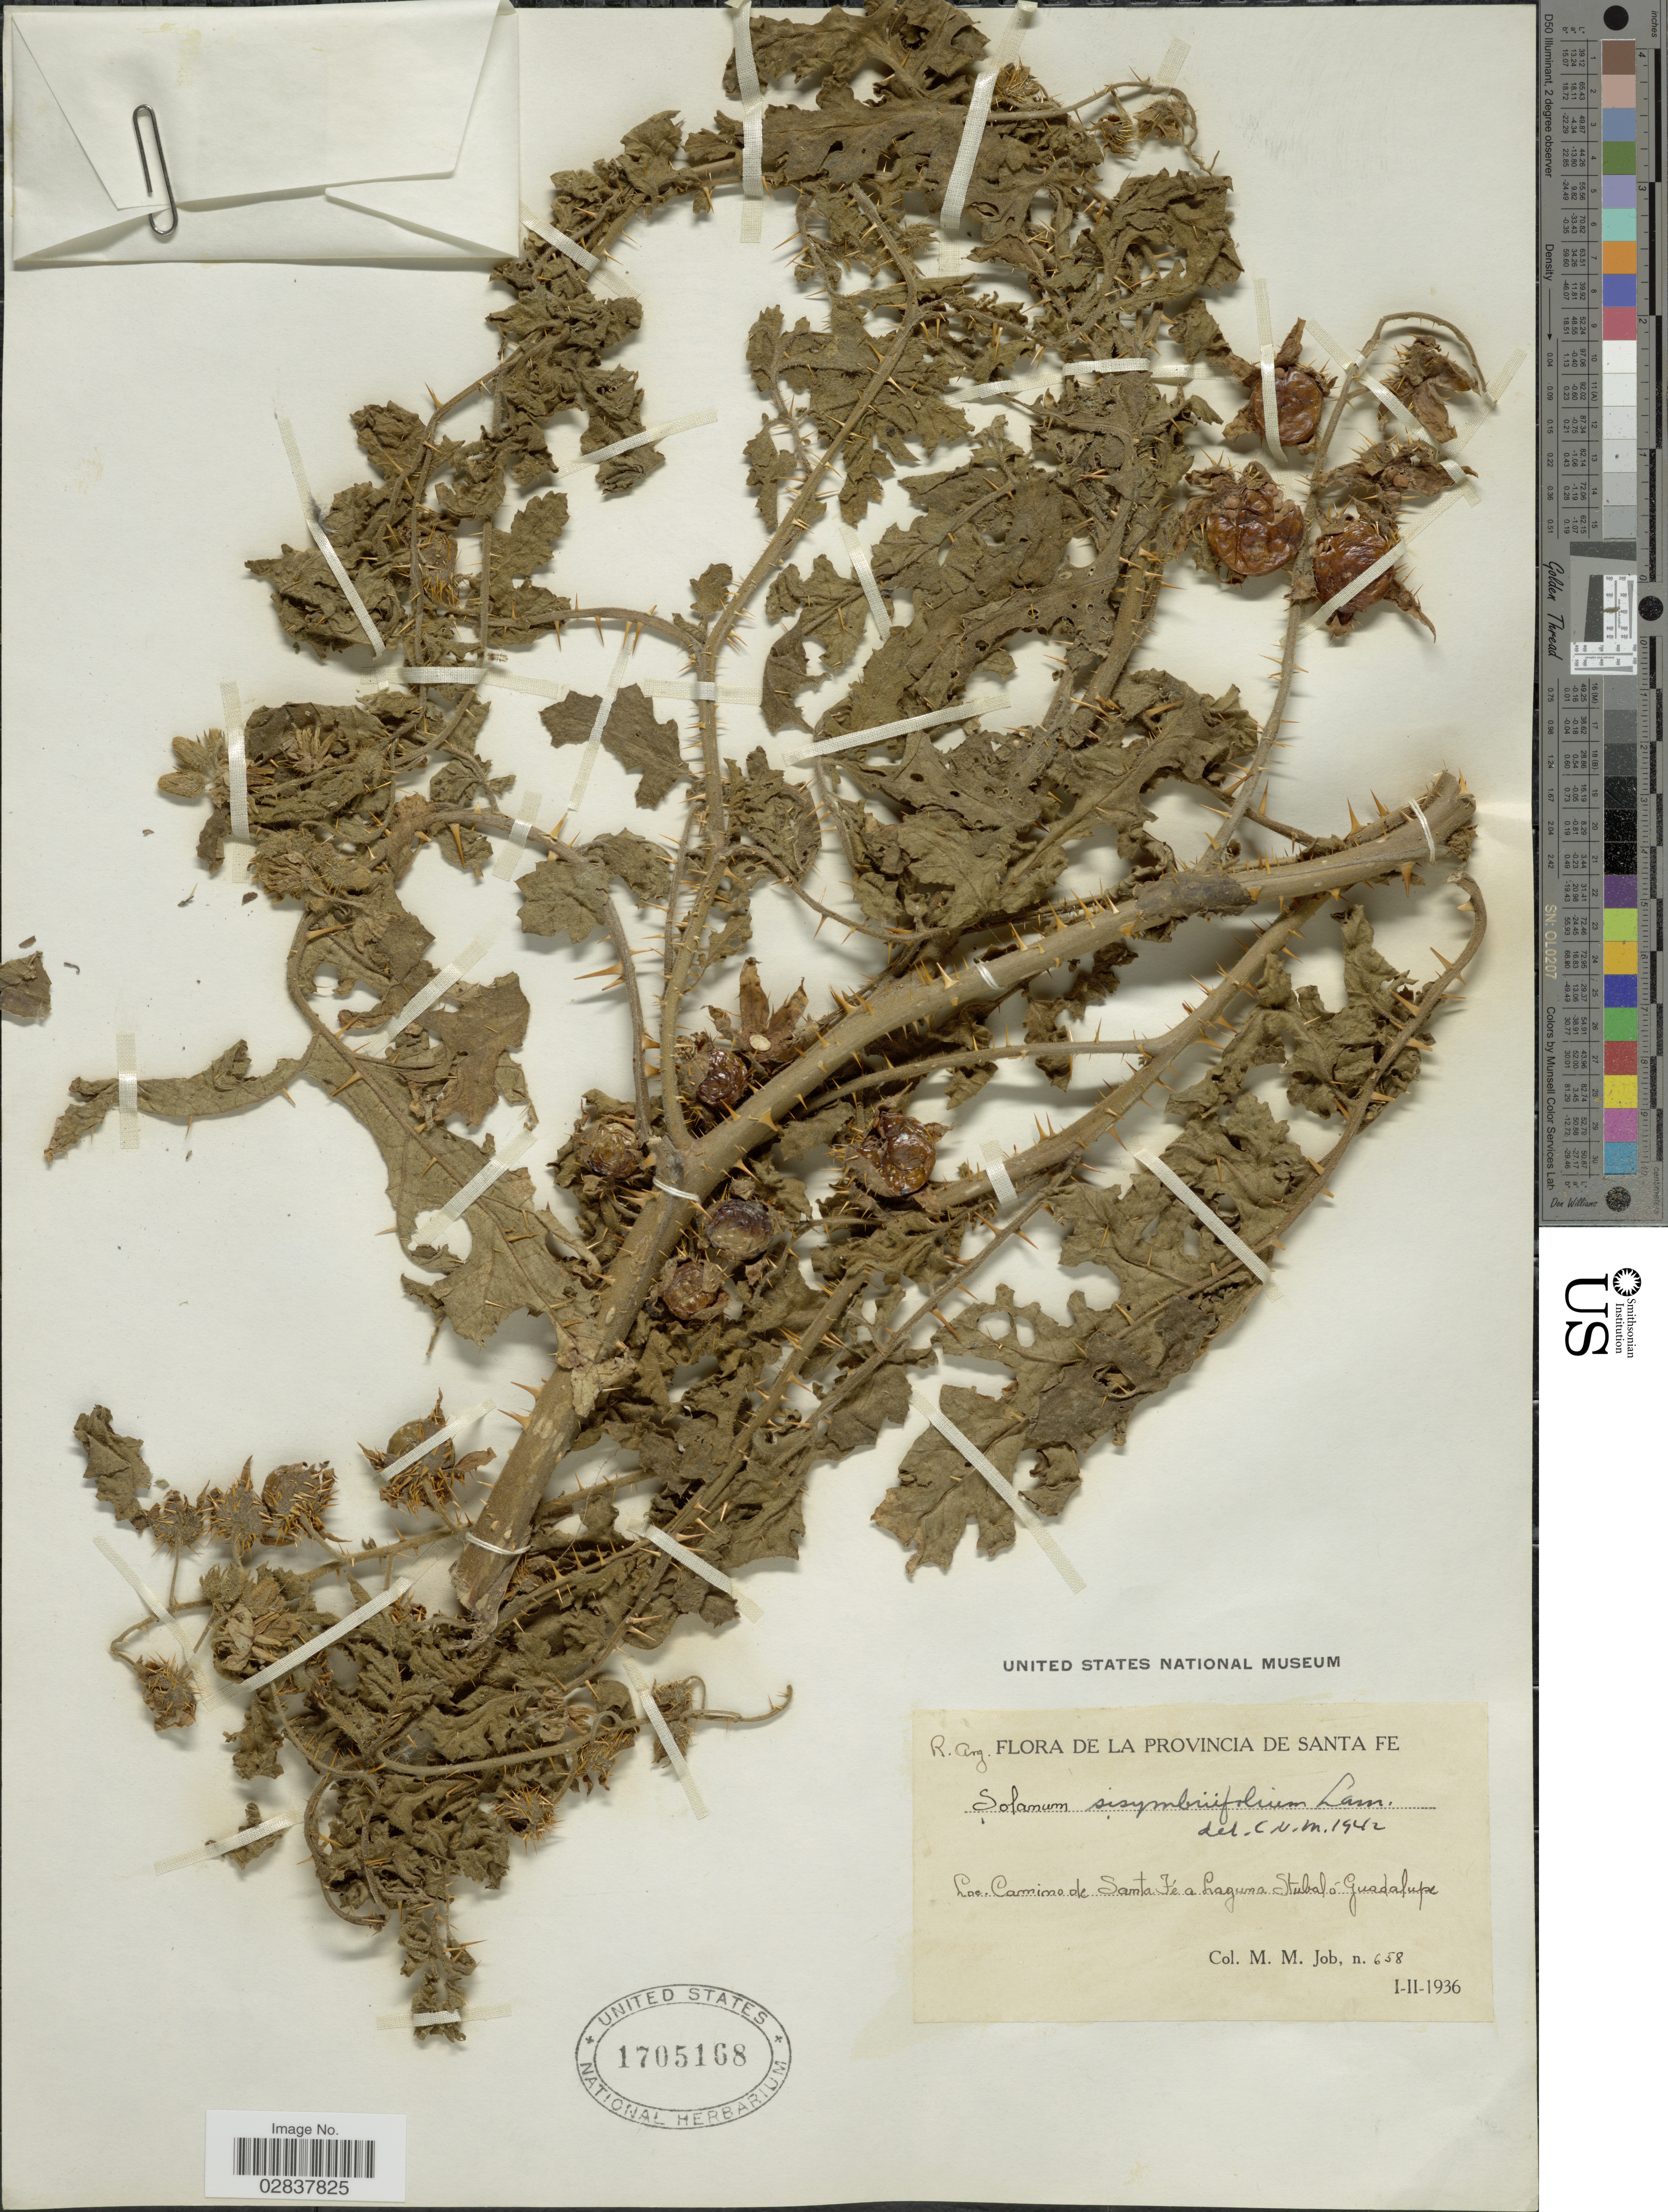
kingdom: Plantae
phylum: Tracheophyta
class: Magnoliopsida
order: Solanales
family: Solanaceae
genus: Solanum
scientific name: Solanum sisymbriifolium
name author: Lam.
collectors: M. Job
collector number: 658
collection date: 1936-02-01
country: Argentina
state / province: Santa Fe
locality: Camino de Santa Fé a Laguna Stubal ó Guadalupe.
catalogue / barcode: US 1705168